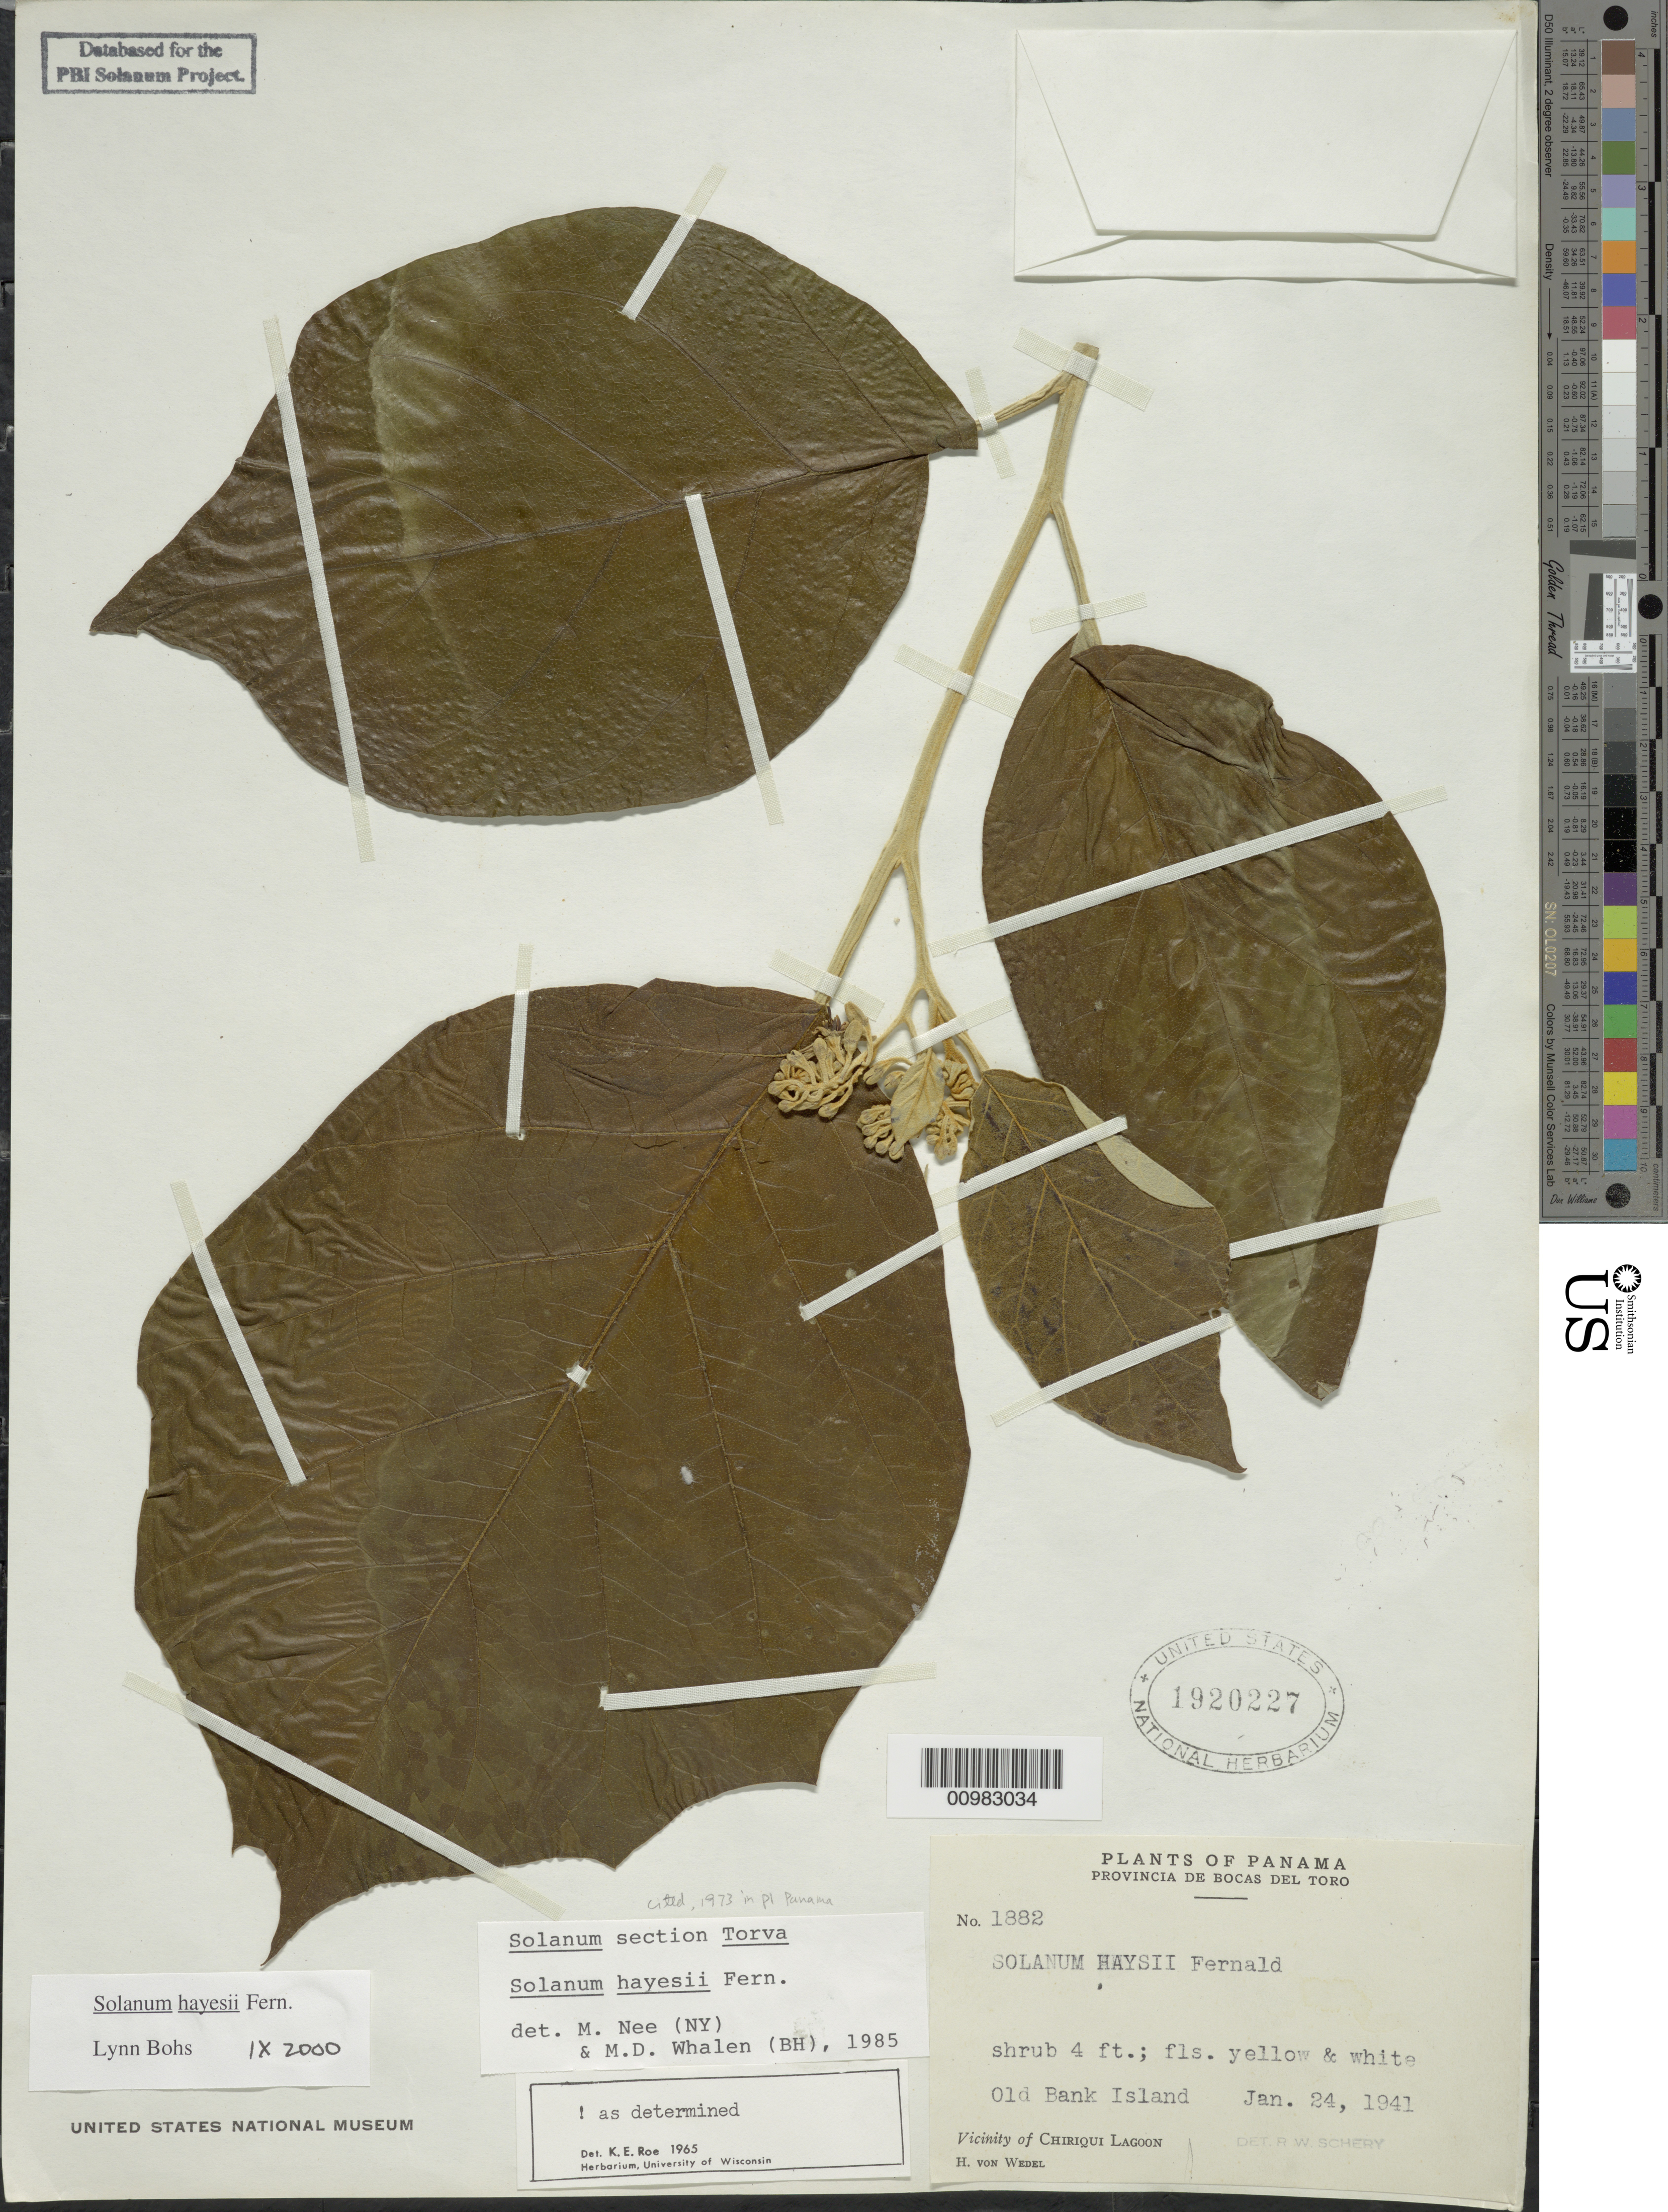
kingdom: Plantae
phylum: Tracheophyta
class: Magnoliopsida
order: Solanales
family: Solanaceae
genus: Solanum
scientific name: Solanum hayesii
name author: Fernald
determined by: Bohs, L. A.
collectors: H. von Wedel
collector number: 1882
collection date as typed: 24 Jan 1941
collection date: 1941-01-24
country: Panama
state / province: Bocas del Toro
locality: Vicinity of Chiriqui Lagoon.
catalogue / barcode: US 1920227